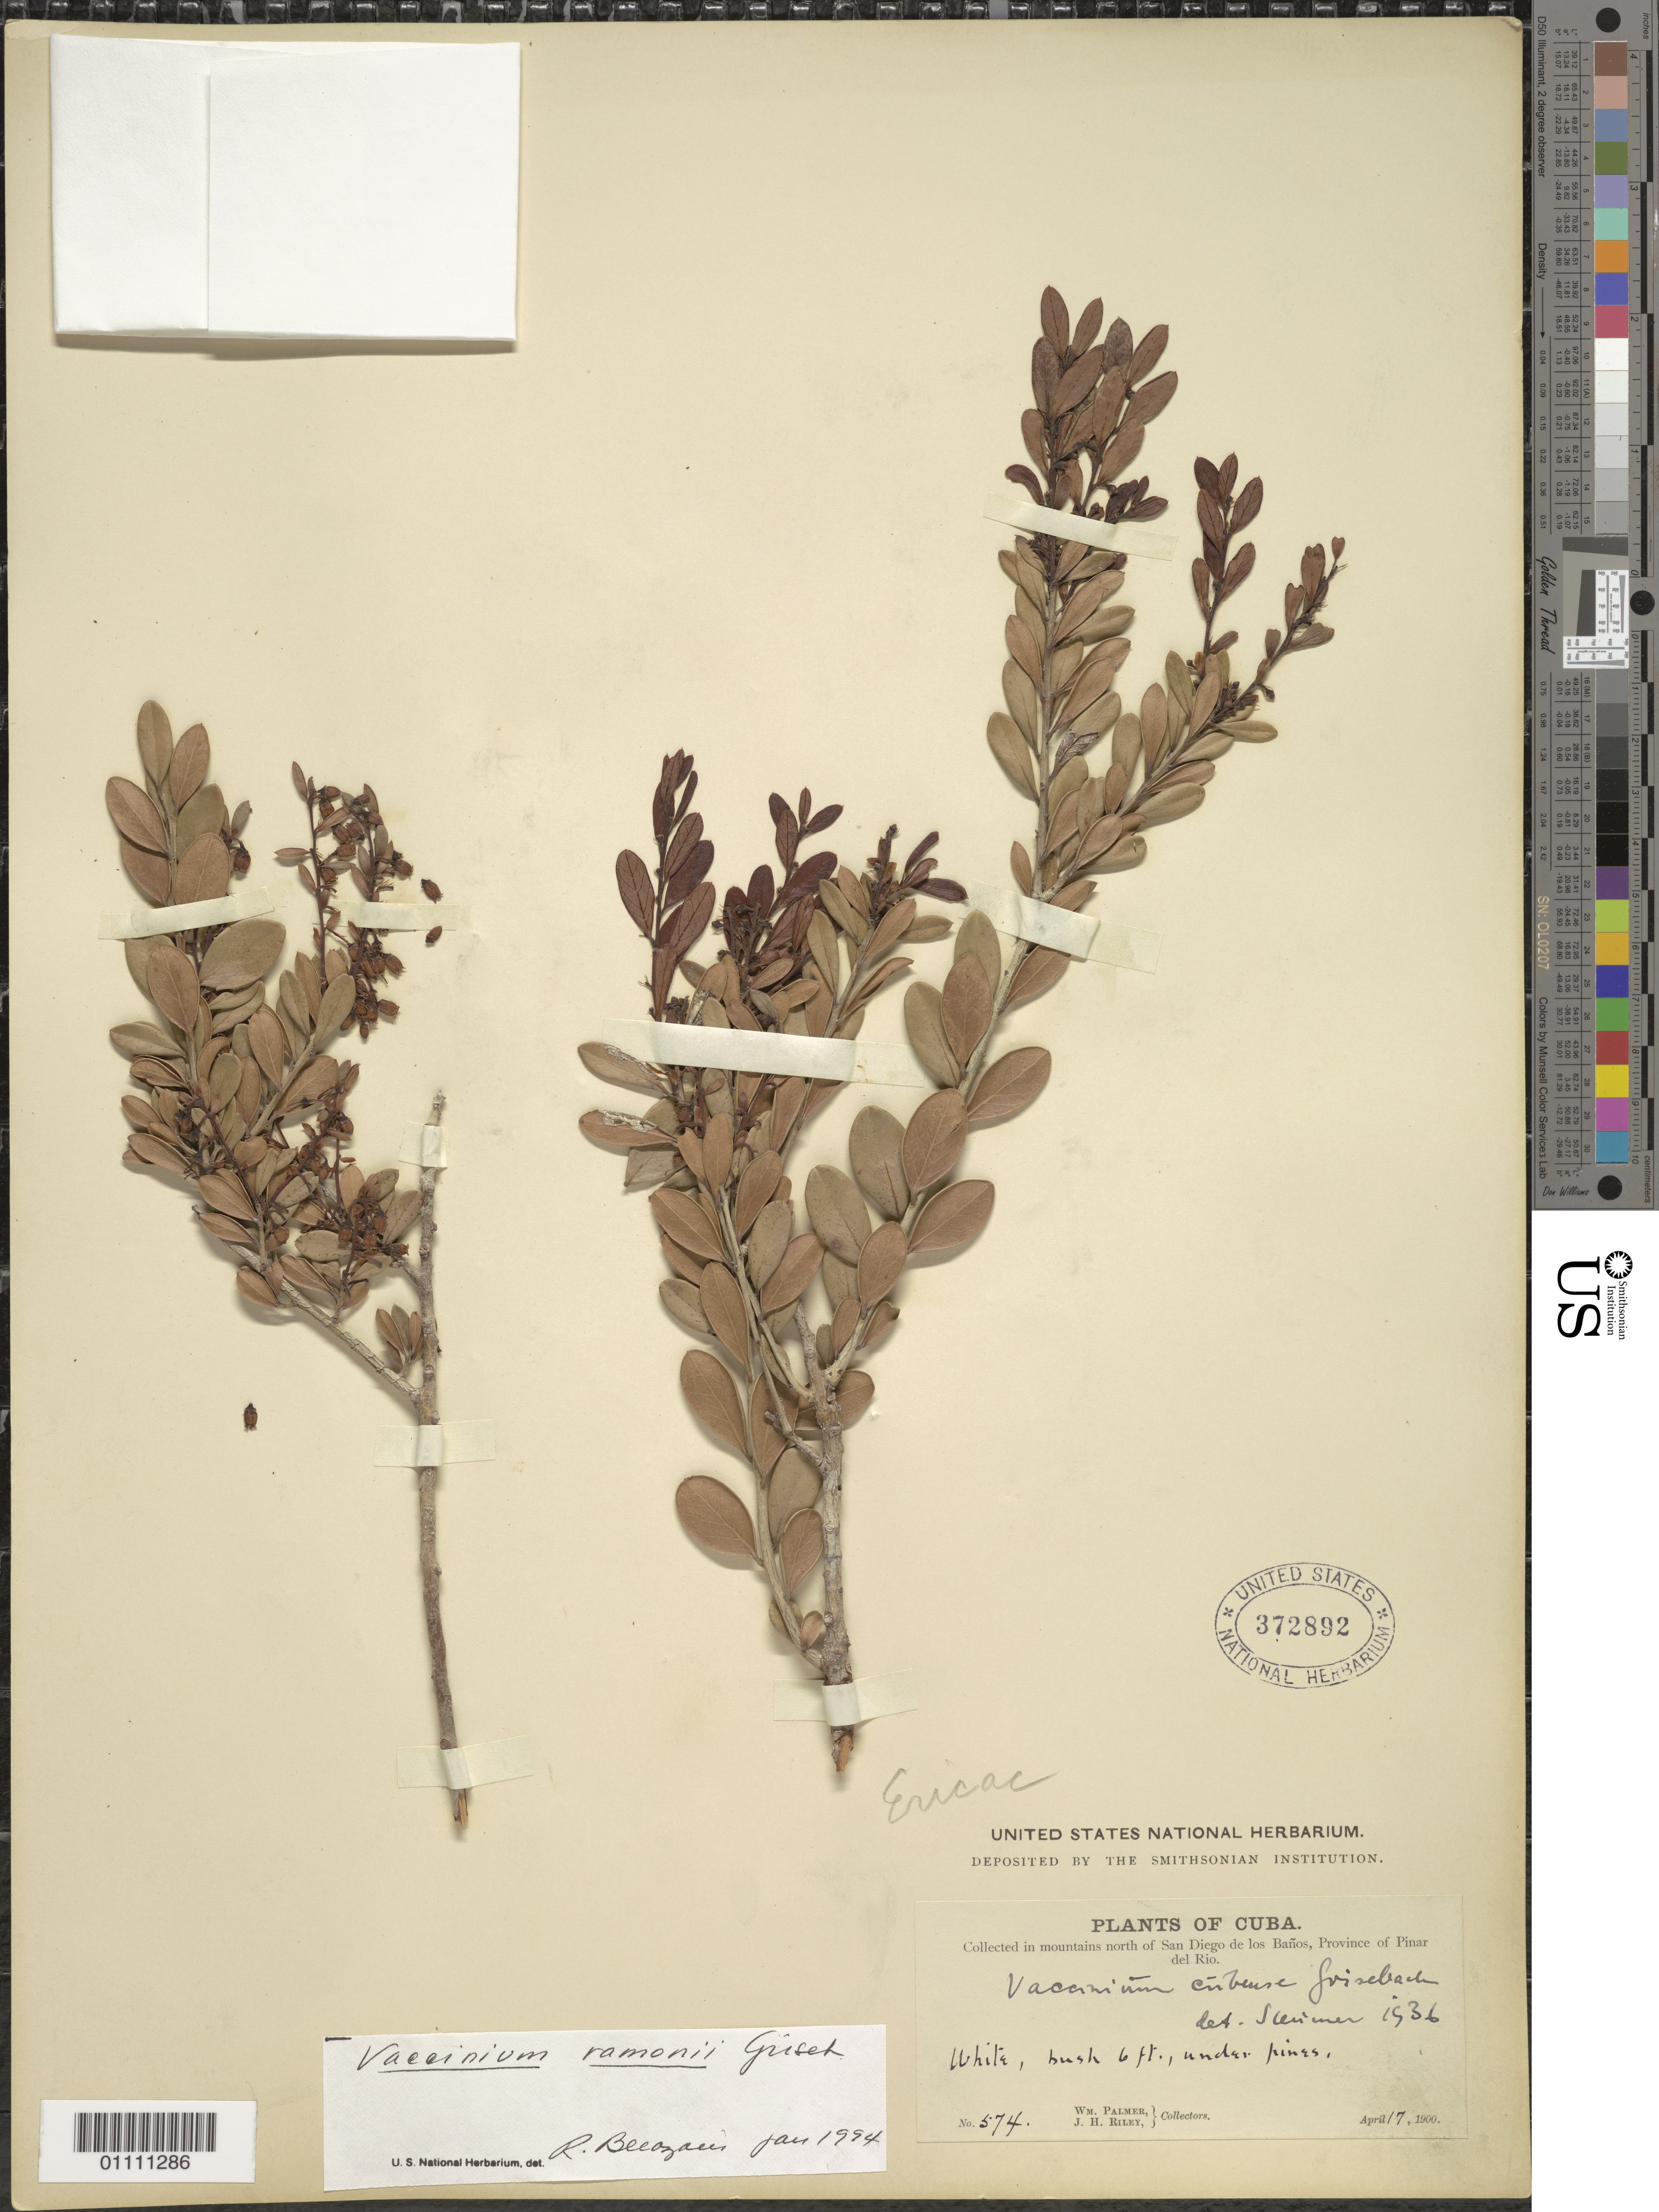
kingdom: Plantae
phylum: Tracheophyta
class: Magnoliopsida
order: Ericales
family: Ericaceae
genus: Vaccinium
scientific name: Vaccinium ramonii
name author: Griseb.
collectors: W. Palmer & J. H. Riley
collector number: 574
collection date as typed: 17 Apr 1900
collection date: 1900-04-17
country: Cuba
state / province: Pinar del Rio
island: Cuba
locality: In mountains N of San Diego de los Banos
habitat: Under pines.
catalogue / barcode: US 372892